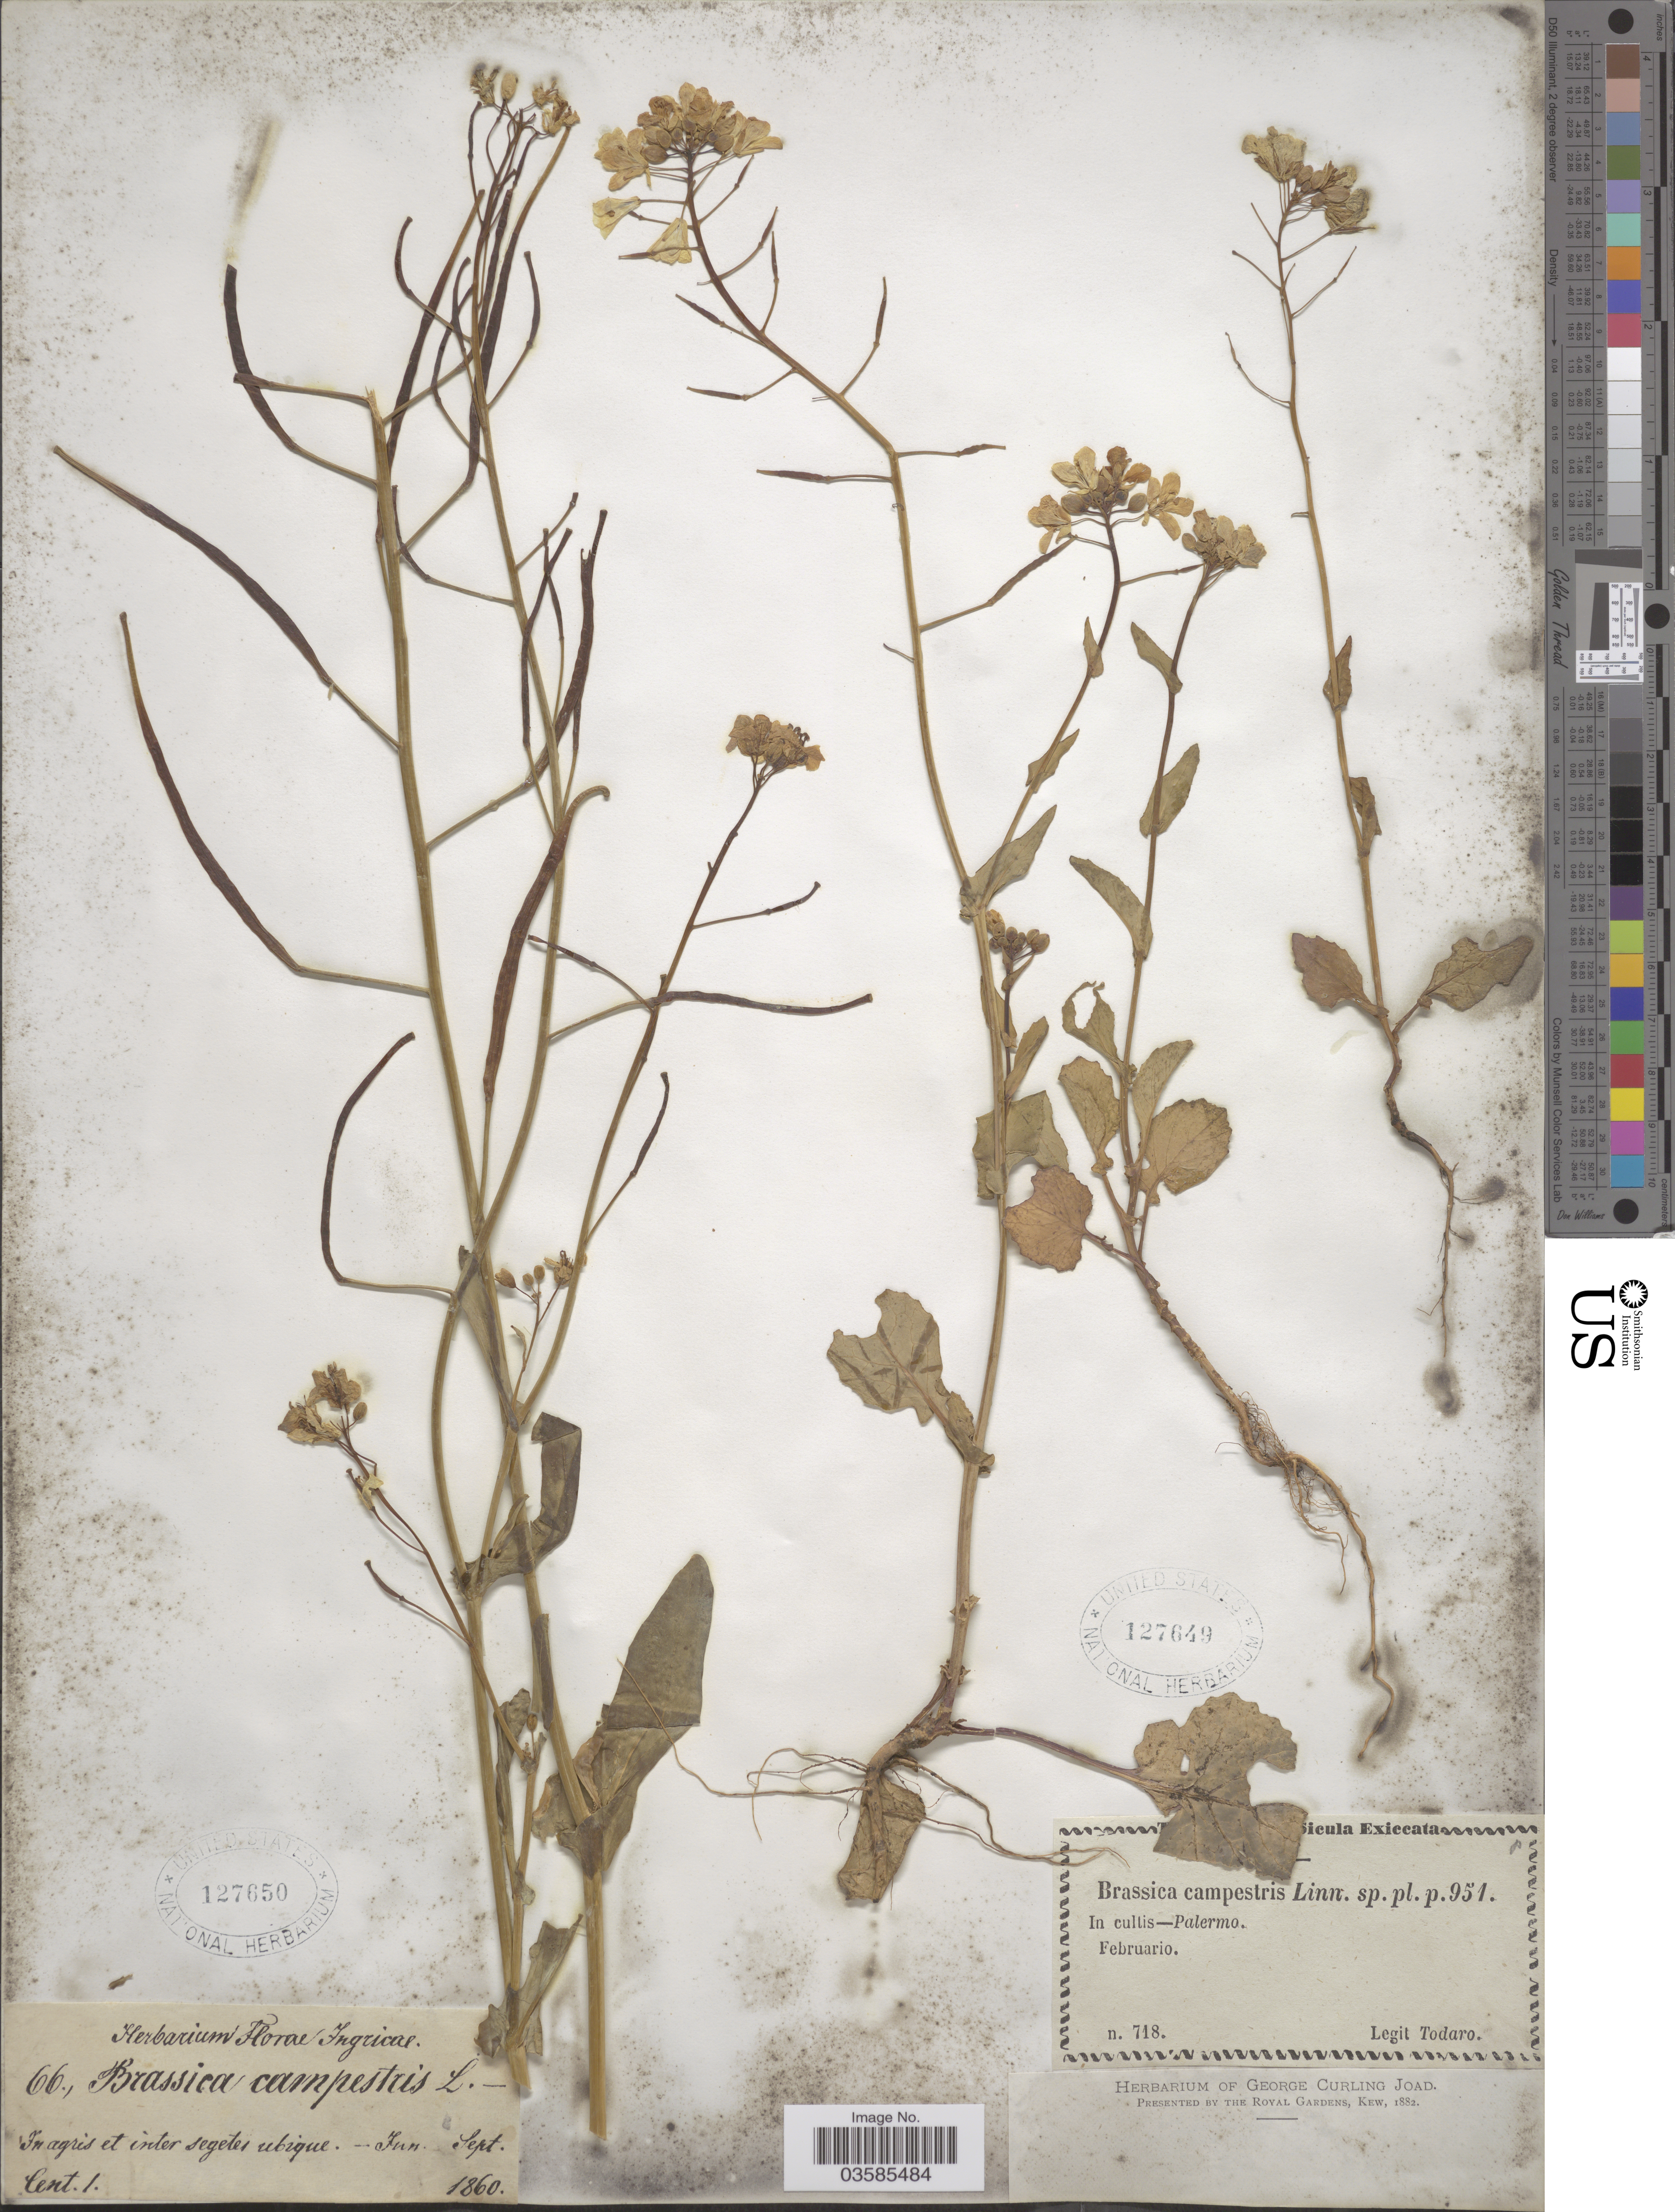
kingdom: Plantae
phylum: Tracheophyta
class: Magnoliopsida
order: Brassicales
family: Brassicaceae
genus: Brassica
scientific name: Brassica campestris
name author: L.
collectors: Todaro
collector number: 718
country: Italy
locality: In cultis-Palermo. In agris et inter segetes ubique.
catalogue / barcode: US 127649